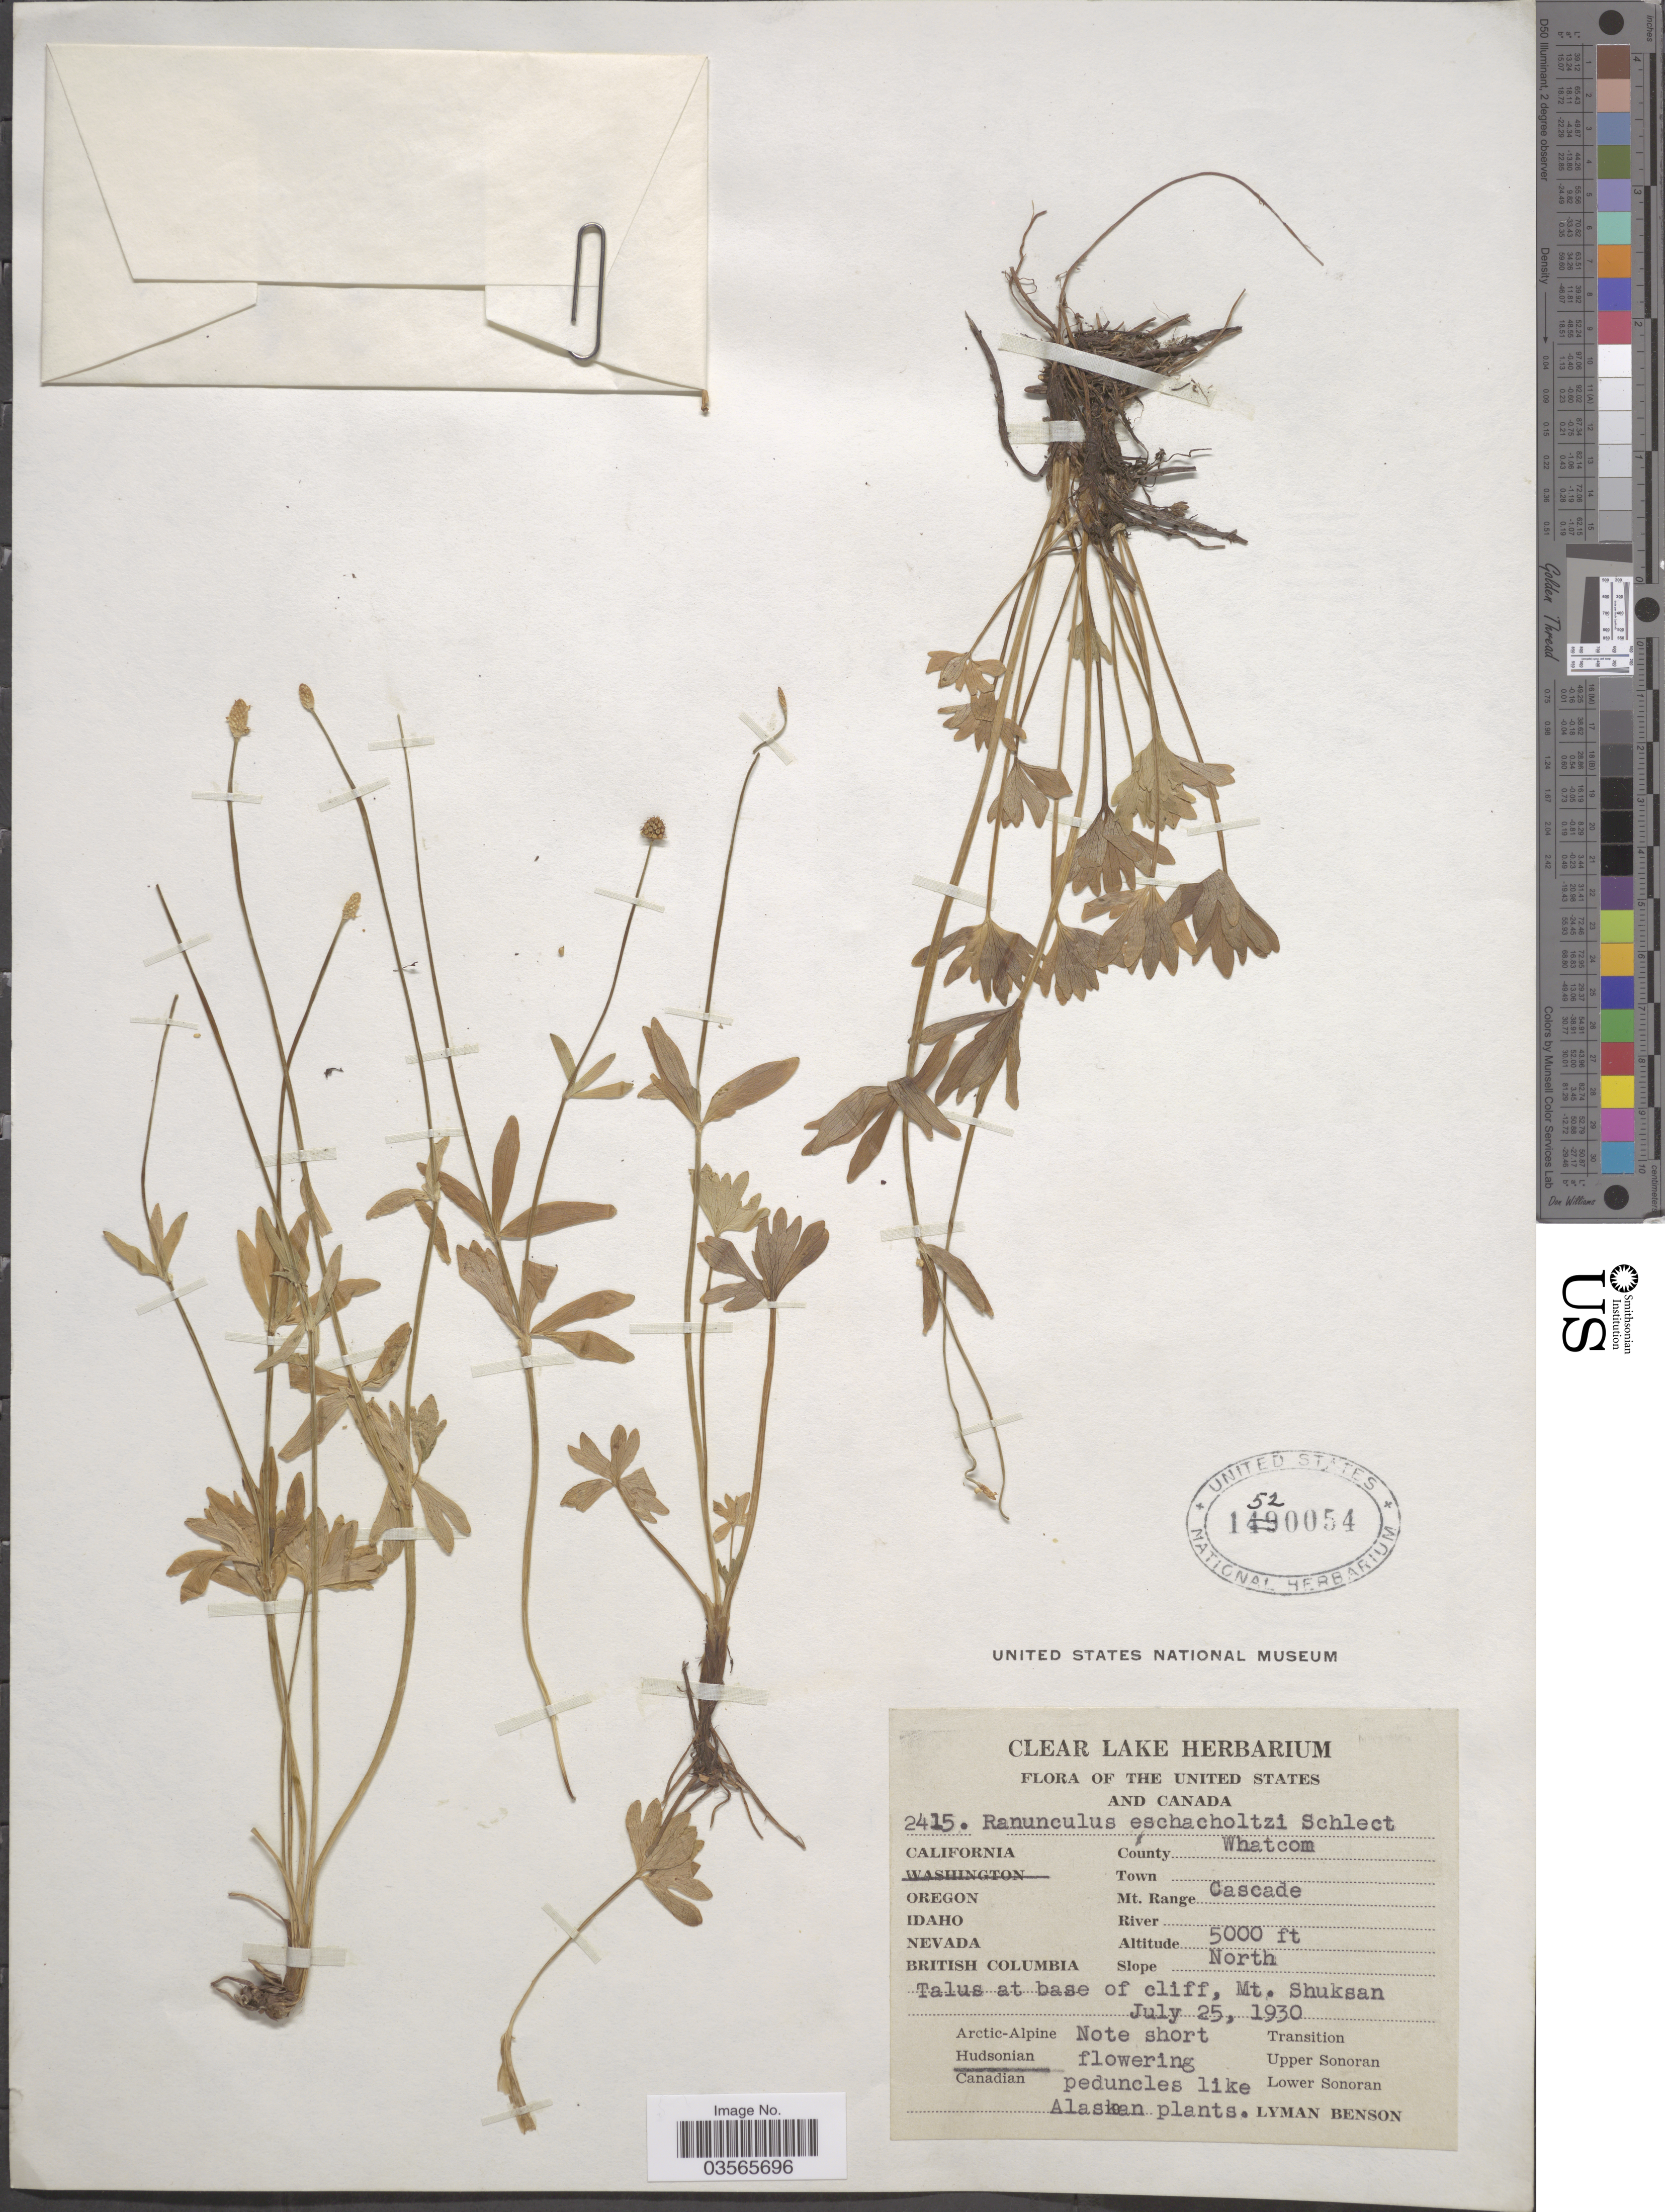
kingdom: Plantae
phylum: Tracheophyta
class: Magnoliopsida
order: Ranunculales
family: Ranunculaceae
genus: Ranunculus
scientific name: Ranunculus eschscholtzii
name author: Schltdl.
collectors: L. Benson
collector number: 2415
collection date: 1930-07-25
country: United States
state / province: Washington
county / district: Whatcom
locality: County Whatcom. Mt. Range Cascade. Slope North. Talus at base of cliff, Mt. Shuksan.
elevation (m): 1524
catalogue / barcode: US 1520054